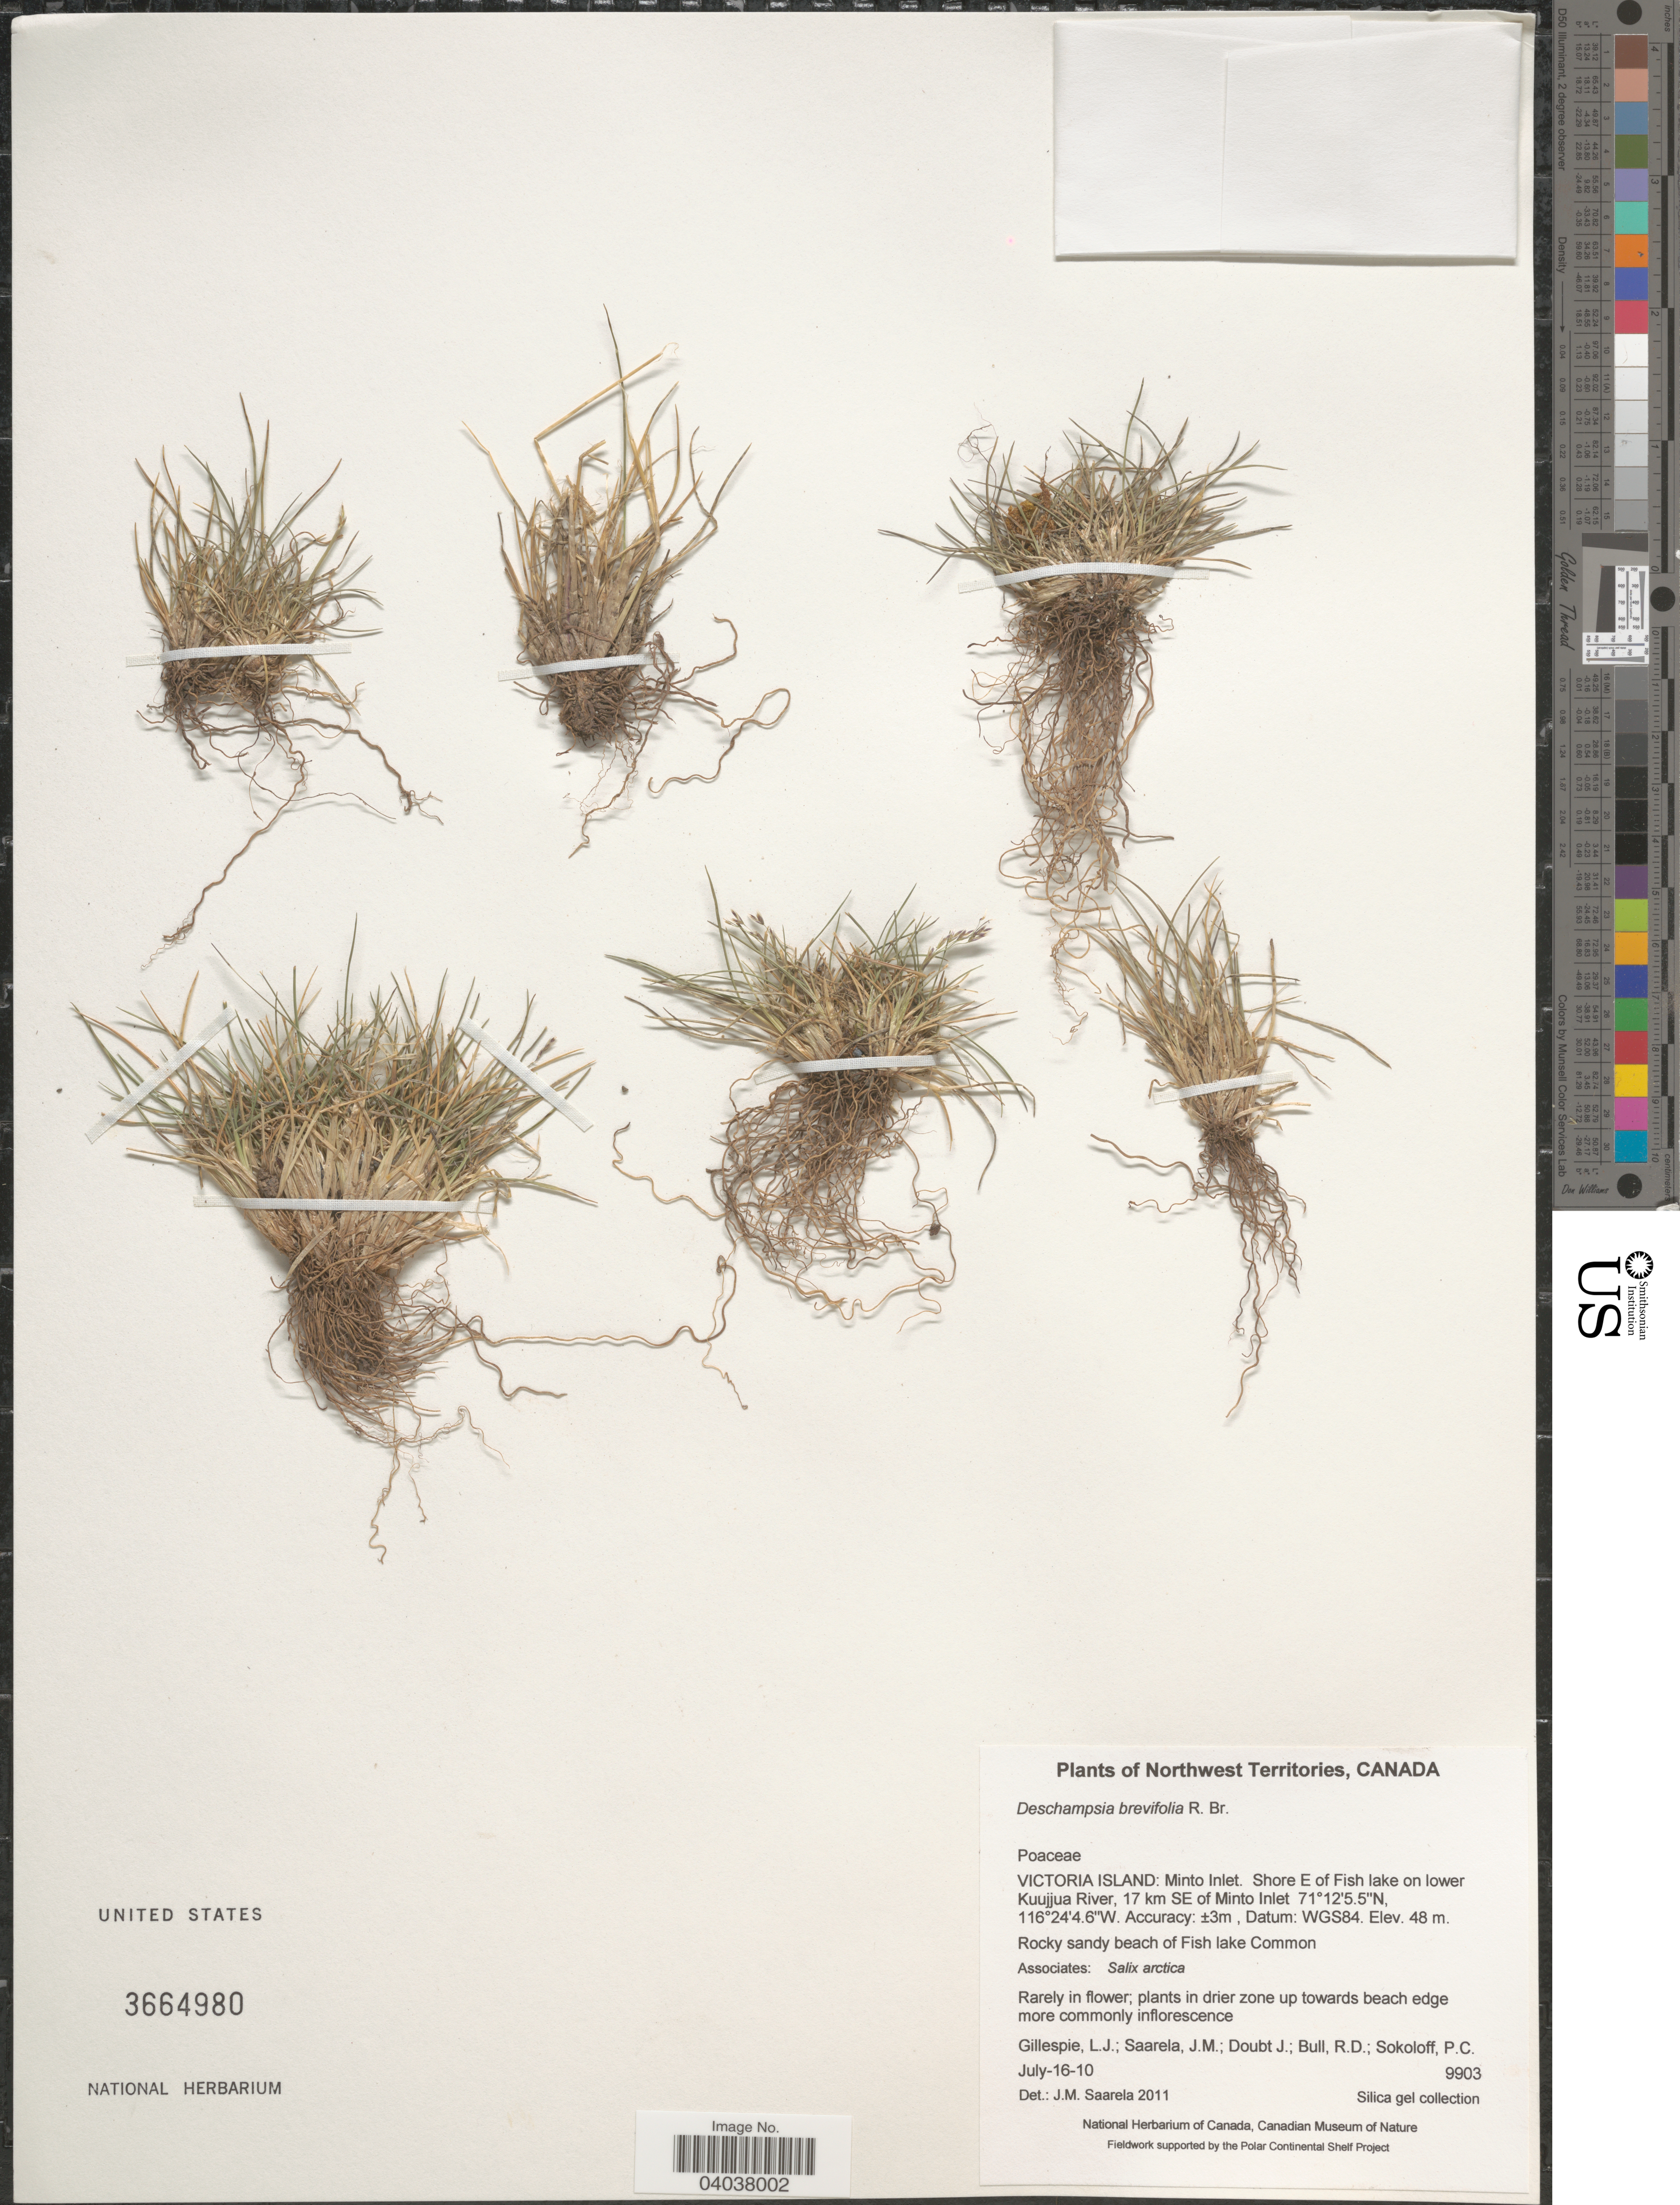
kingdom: Plantae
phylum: Tracheophyta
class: Liliopsida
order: Poales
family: Poaceae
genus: Deschampsia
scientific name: Deschampsia brevifolia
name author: R. Br. in Parry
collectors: L. Gillespie, J. Saarela, J. Doubt, R. Bull & P. Sokoloff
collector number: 9903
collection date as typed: Transcribed d/m/y: 16/7/10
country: Canada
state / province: Northwest Territories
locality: Victoria Island: Minto Inlet. Shore E of Fish lake on lower Kuujjua River, 17 km SE of Minto Inlet. Datum: WGS84. Beach of Fish lake.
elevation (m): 48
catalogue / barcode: US 3664980